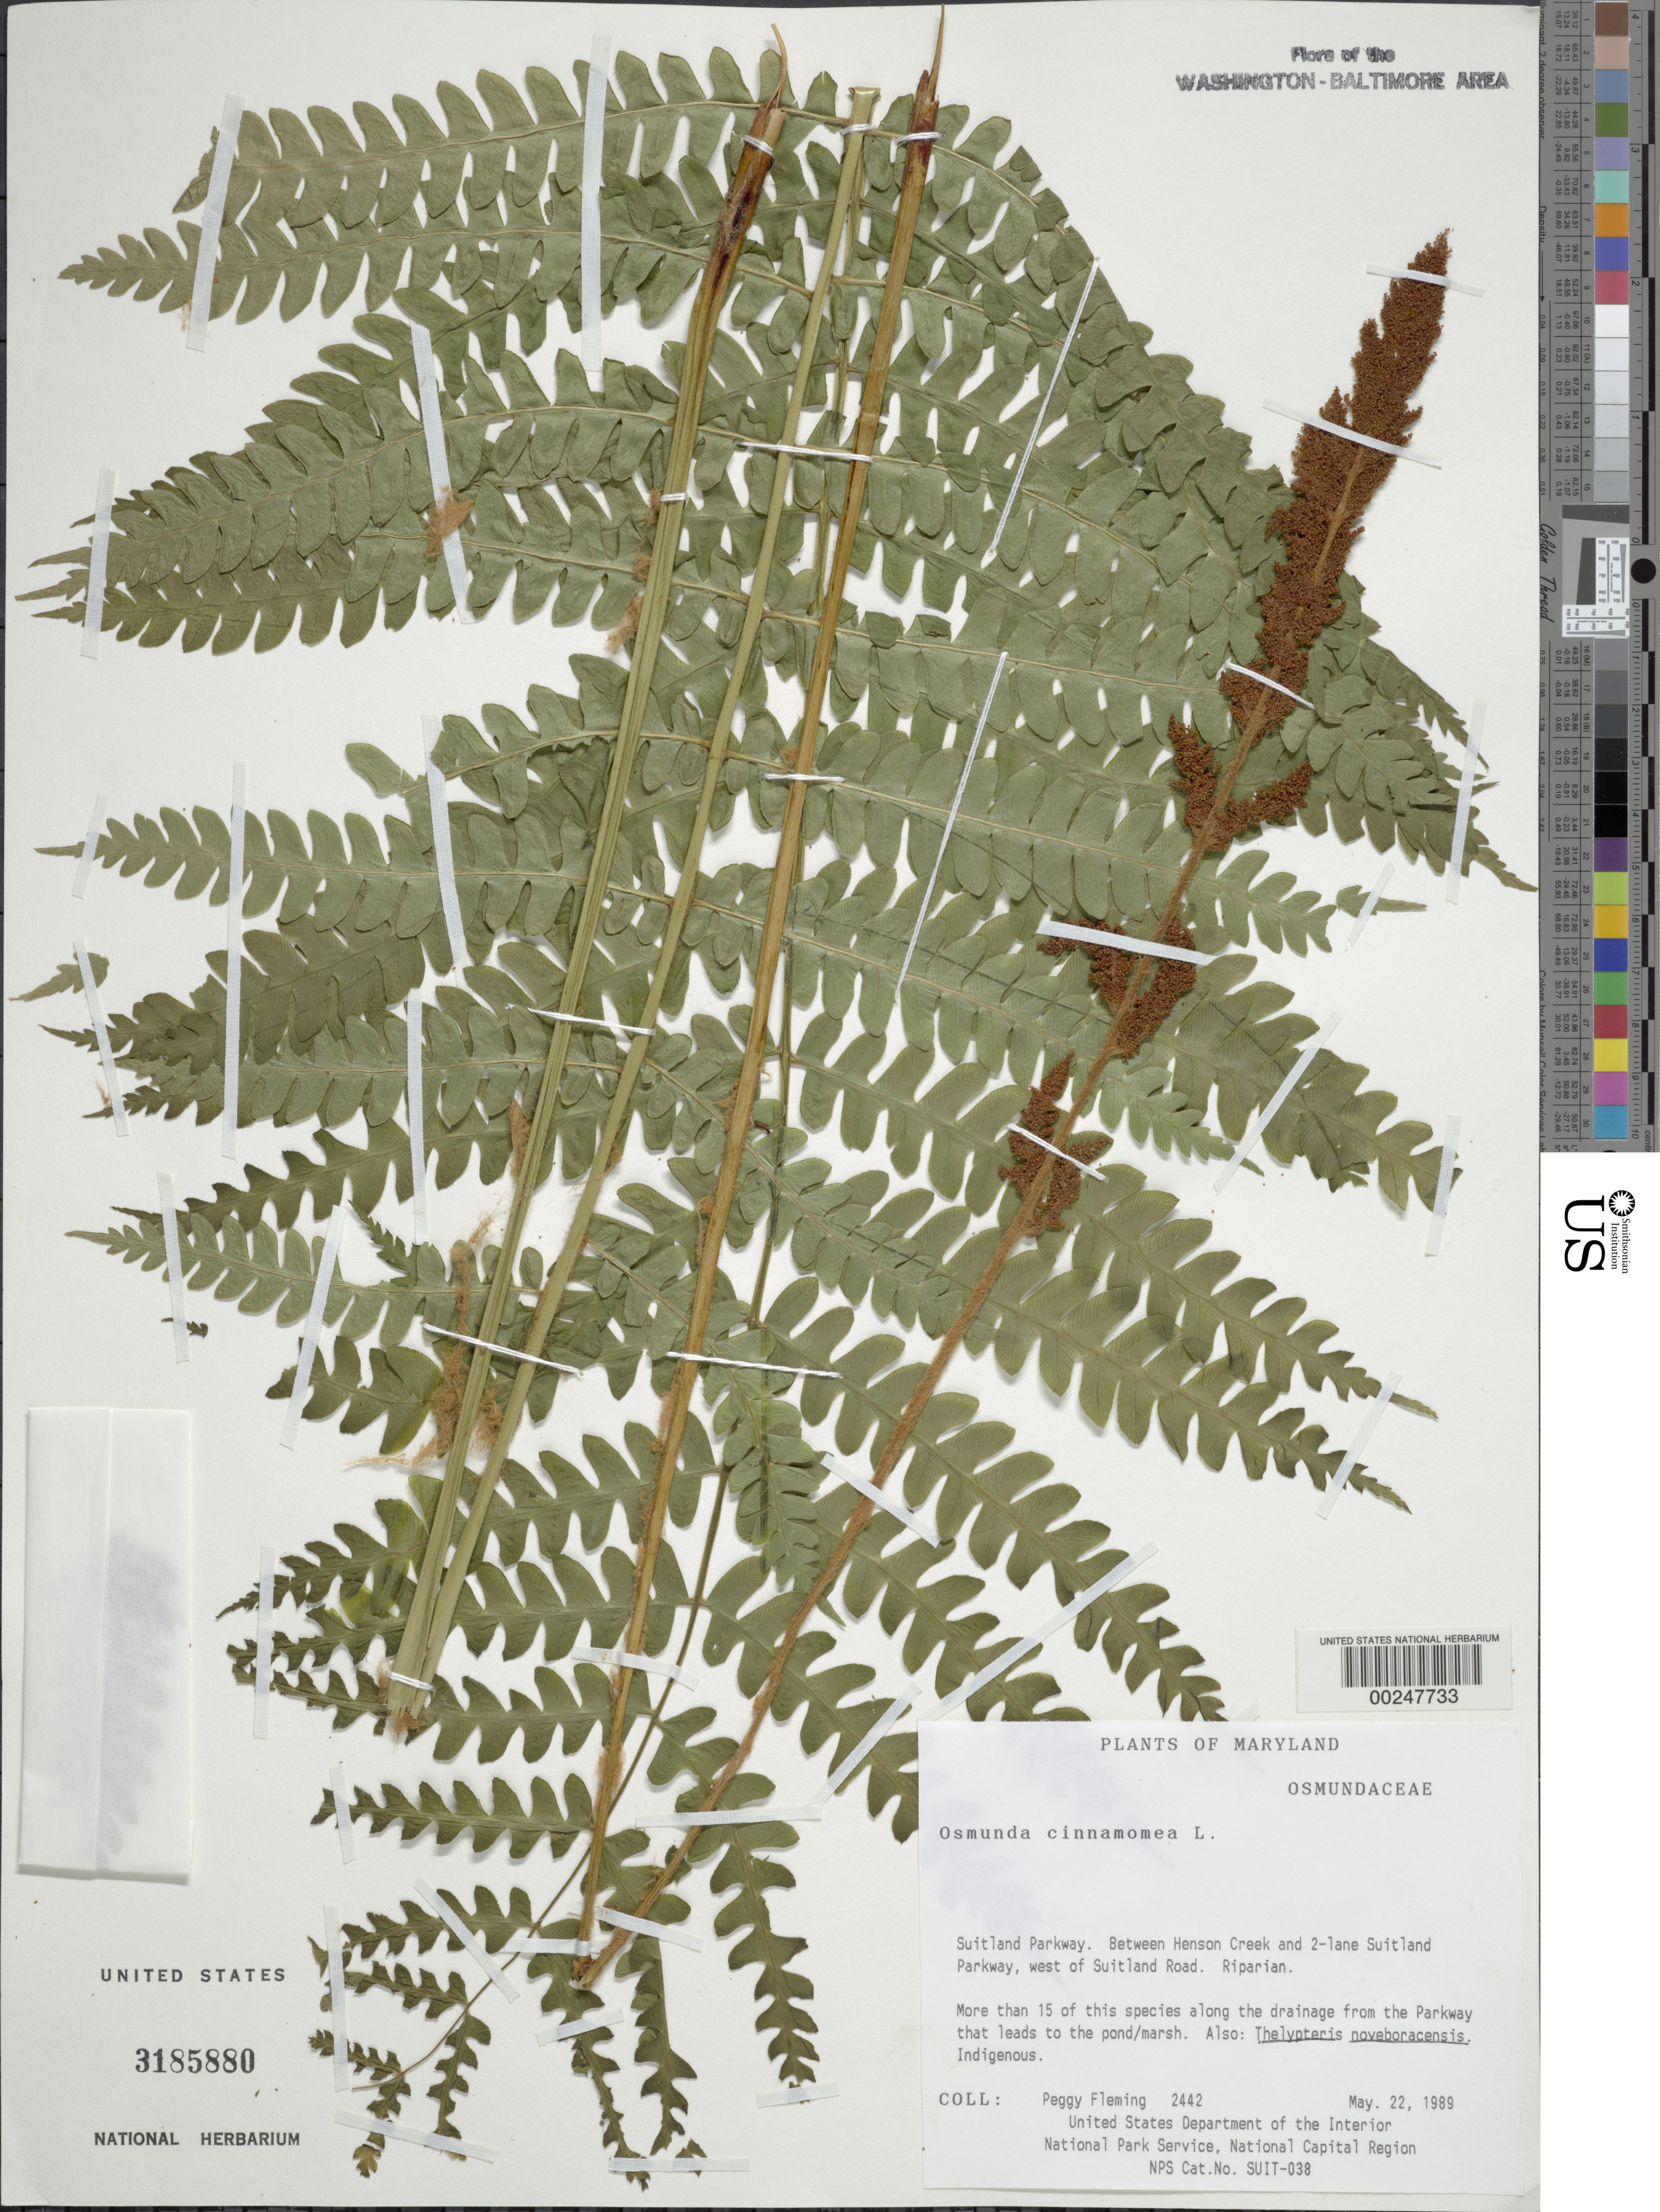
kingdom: Plantae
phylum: Tracheophyta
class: Polypodiopsida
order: Osmundales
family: Osmundaceae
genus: Osmundastrum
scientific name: Osmundastrum cinnamomeum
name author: (L.) C. Presl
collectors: P. Fleming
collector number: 2442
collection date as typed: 22 May 1989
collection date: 1989-05-22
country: United States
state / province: Maryland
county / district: Prince George's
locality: N of Henson Creek, Suitland road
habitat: Along the drainage from the parkway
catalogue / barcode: US 3185880